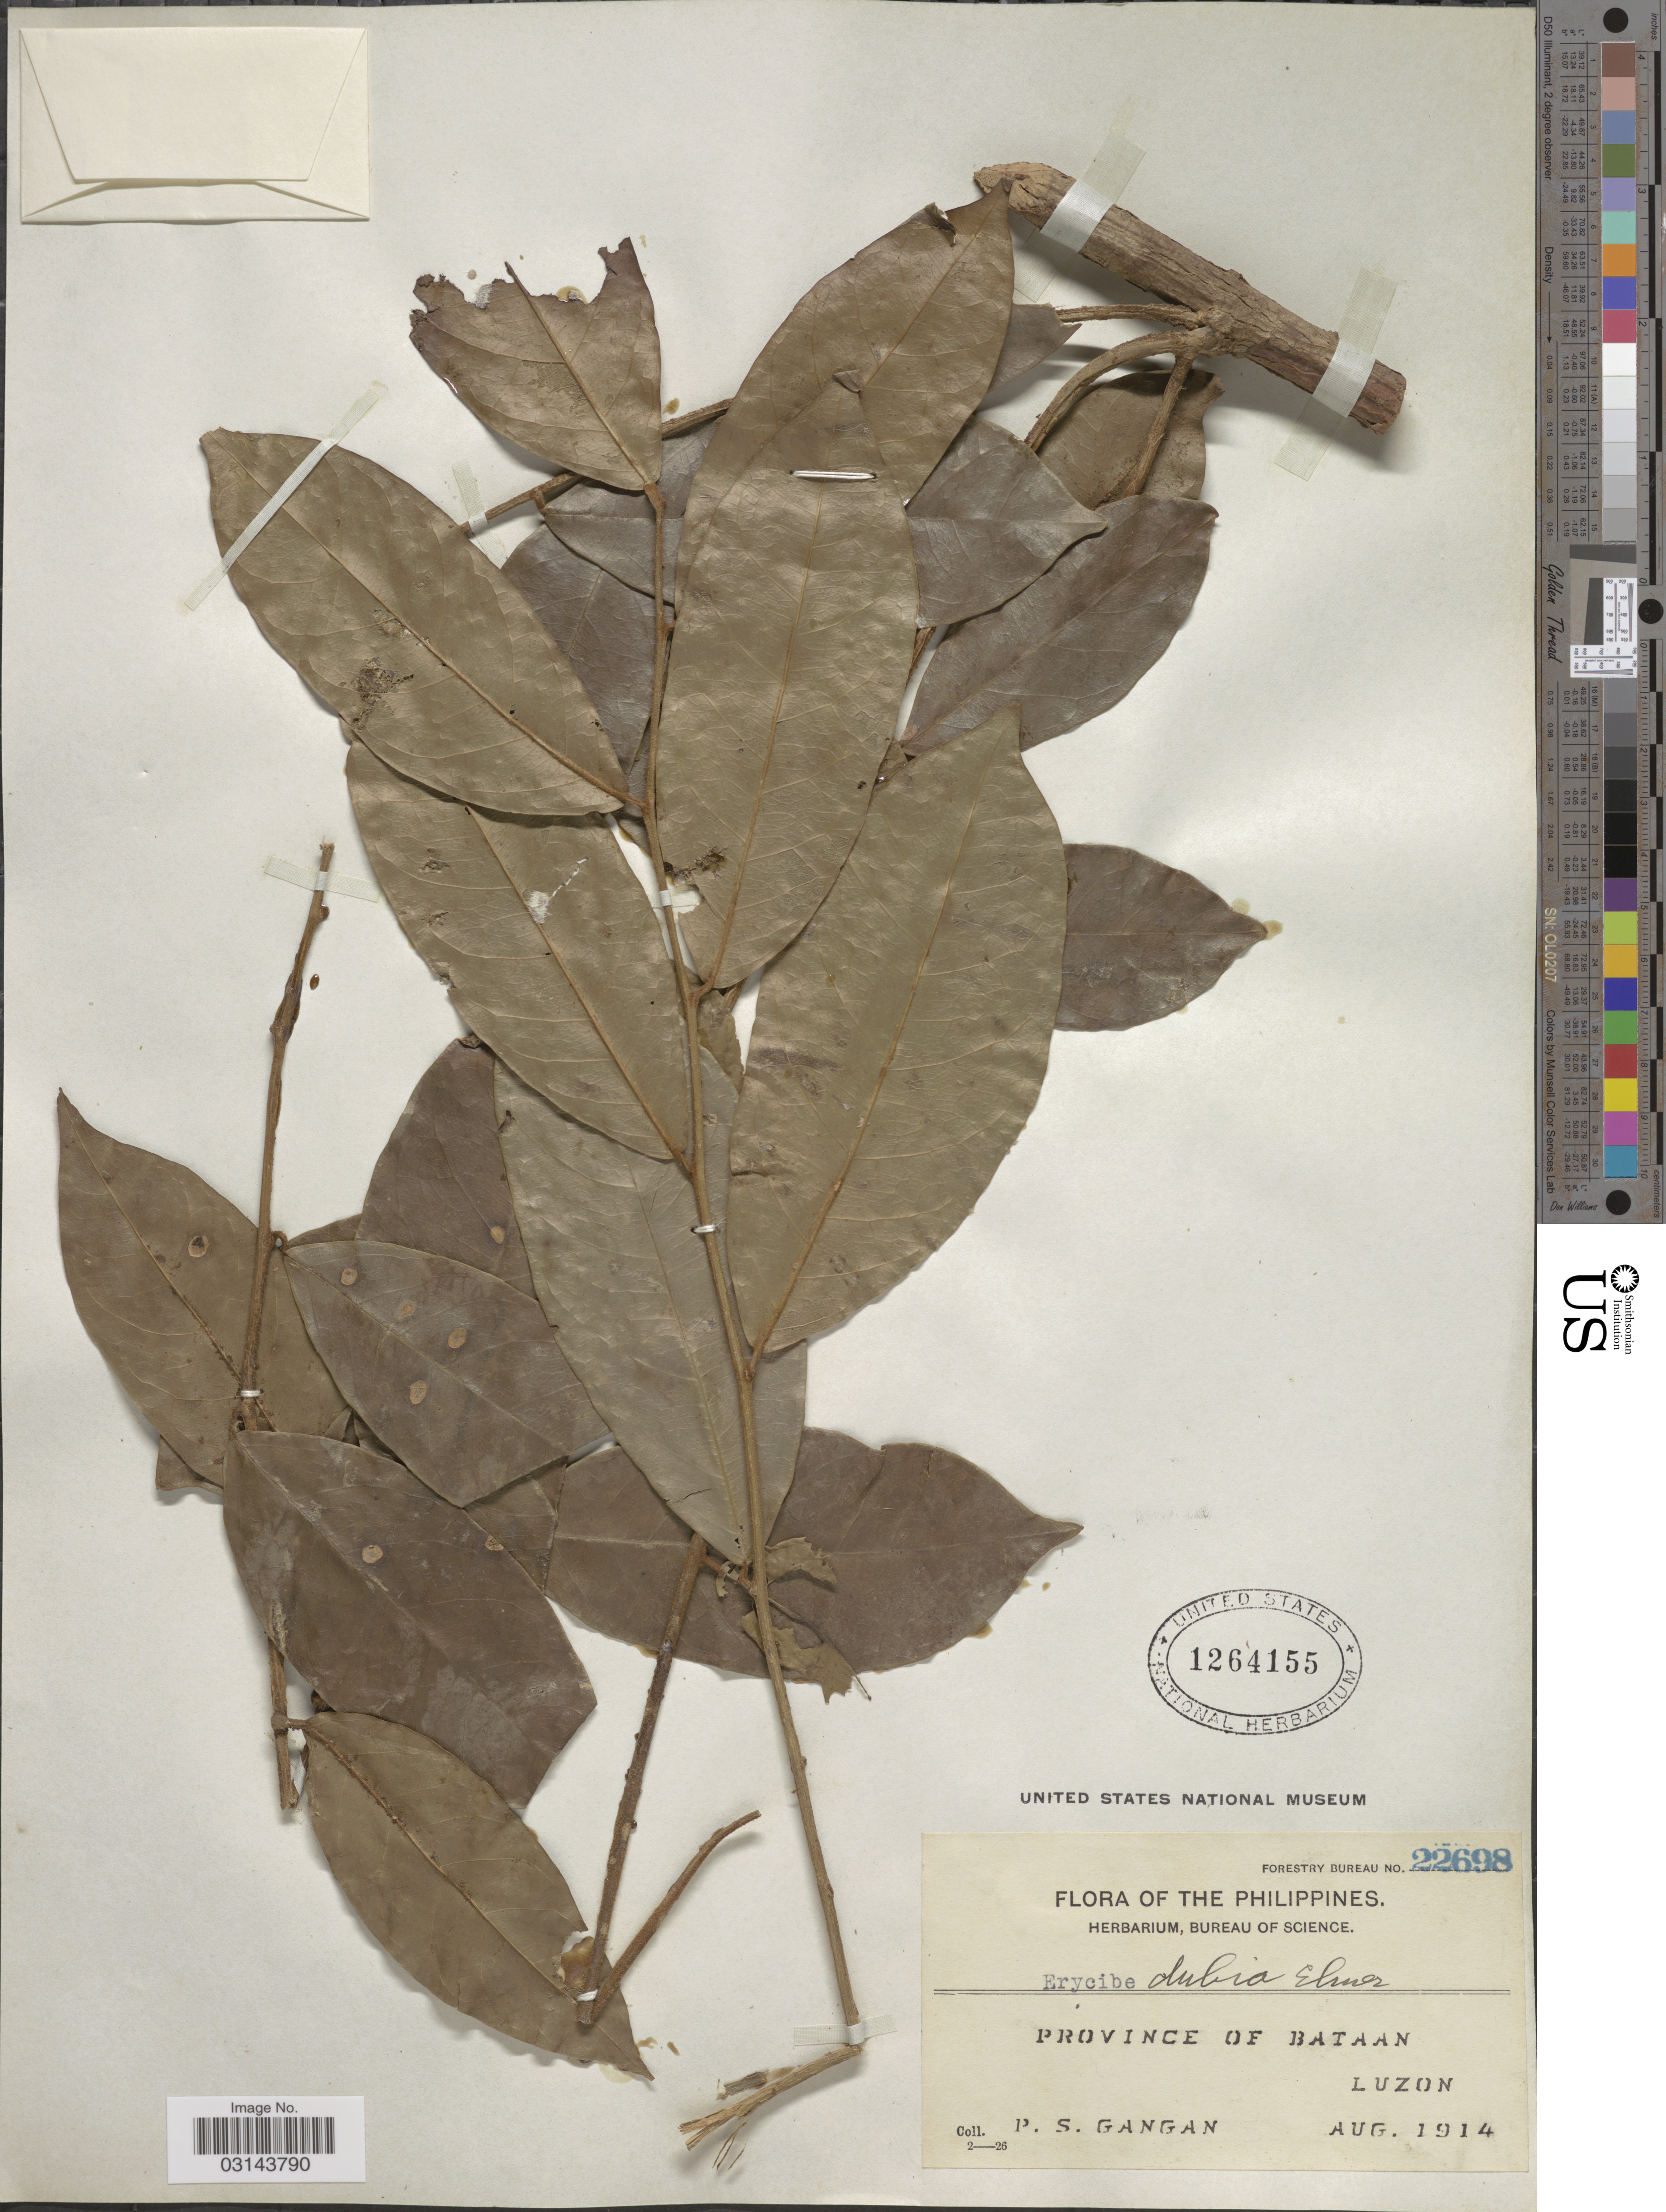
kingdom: Plantae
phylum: Tracheophyta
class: Magnoliopsida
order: Solanales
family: Convolvulaceae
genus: Erycibe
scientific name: Erycibe malaccensis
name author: C.B. Clarke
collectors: P. Gangan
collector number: Forestry Bureau 22698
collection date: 1914-08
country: Philippines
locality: Province of Bataan Luzon.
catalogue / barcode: US 1264155